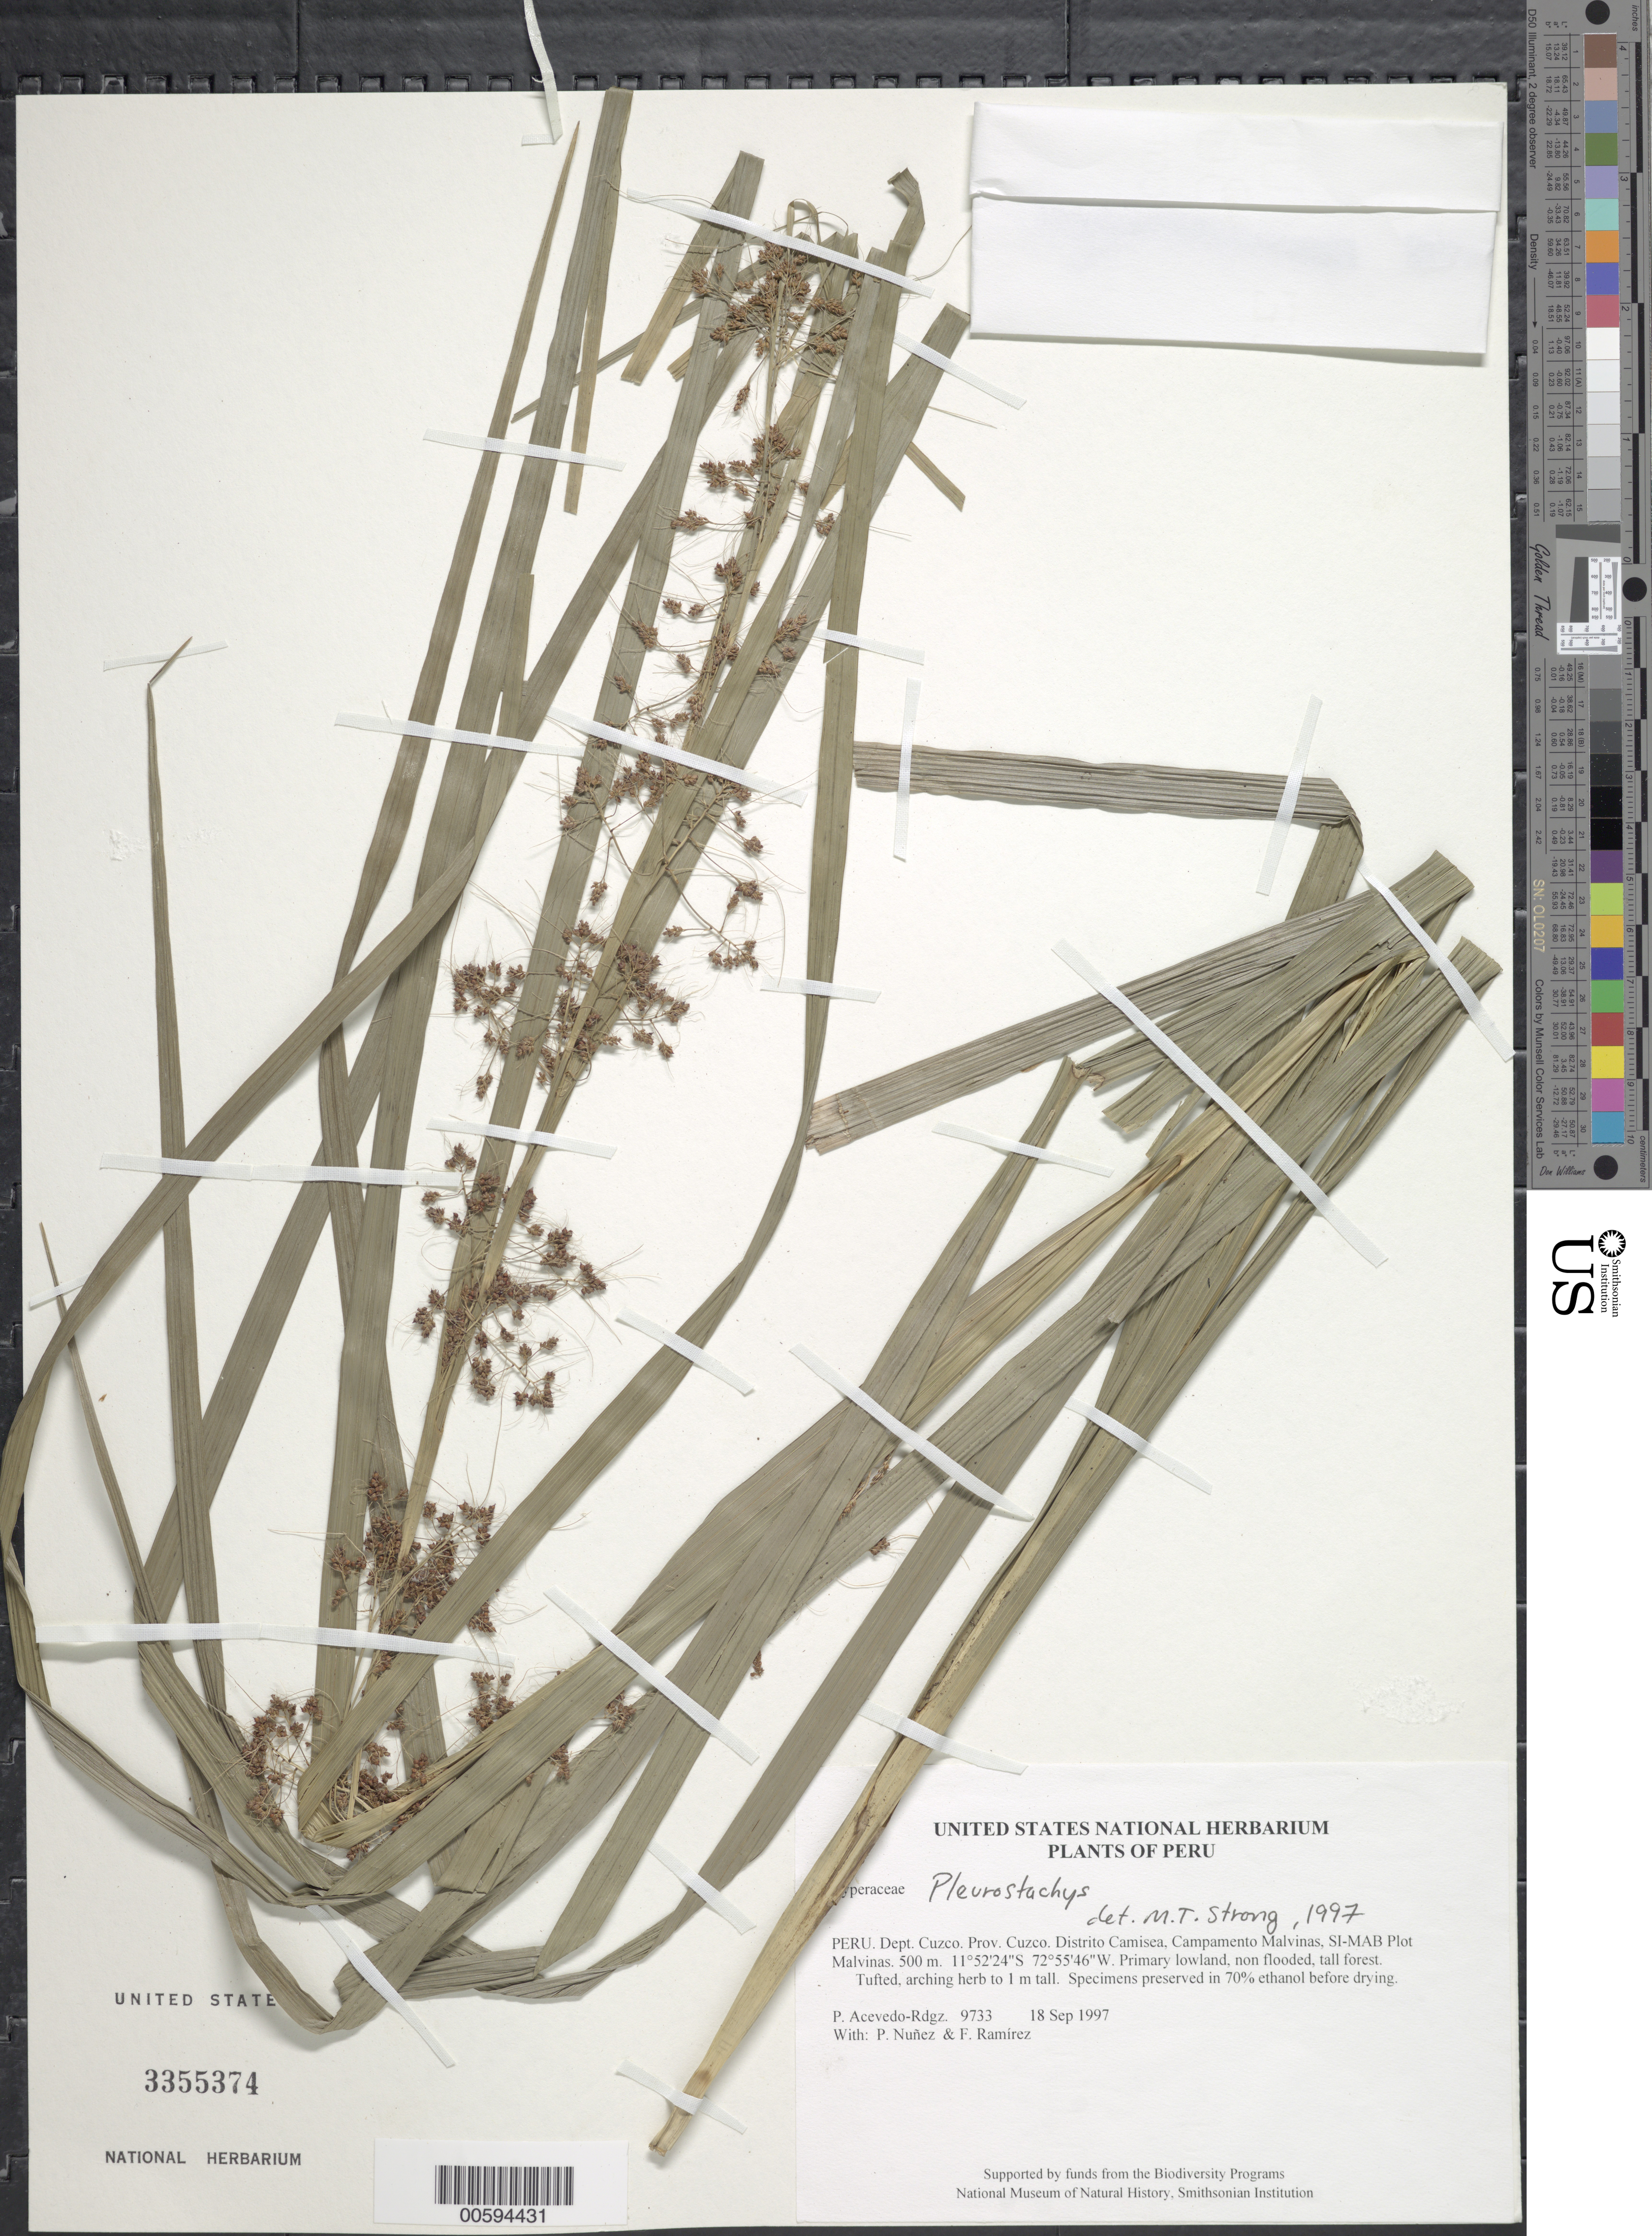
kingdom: Plantae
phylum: Tracheophyta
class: Liliopsida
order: Poales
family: Cyperaceae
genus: Rhynchospora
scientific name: Rhynchospora orbigniana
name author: (Brongn.) L.B. Sm.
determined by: Strong, Mark T., (BOT), Smithsonian Institution - National Museum of Natural History (UNITED STATES)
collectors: P. Acevedo-Rodr., P. Nuñez V. & F. Ramirez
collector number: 9733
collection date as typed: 18 Sep 1997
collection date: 1997-09-18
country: Peru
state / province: Cusco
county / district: Cusco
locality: Distrito Camisea, Campamento Malvinas, SI-MAB Plot Malvinas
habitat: Primary lowland, non flooded, tall forest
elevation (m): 500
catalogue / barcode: US 3355374